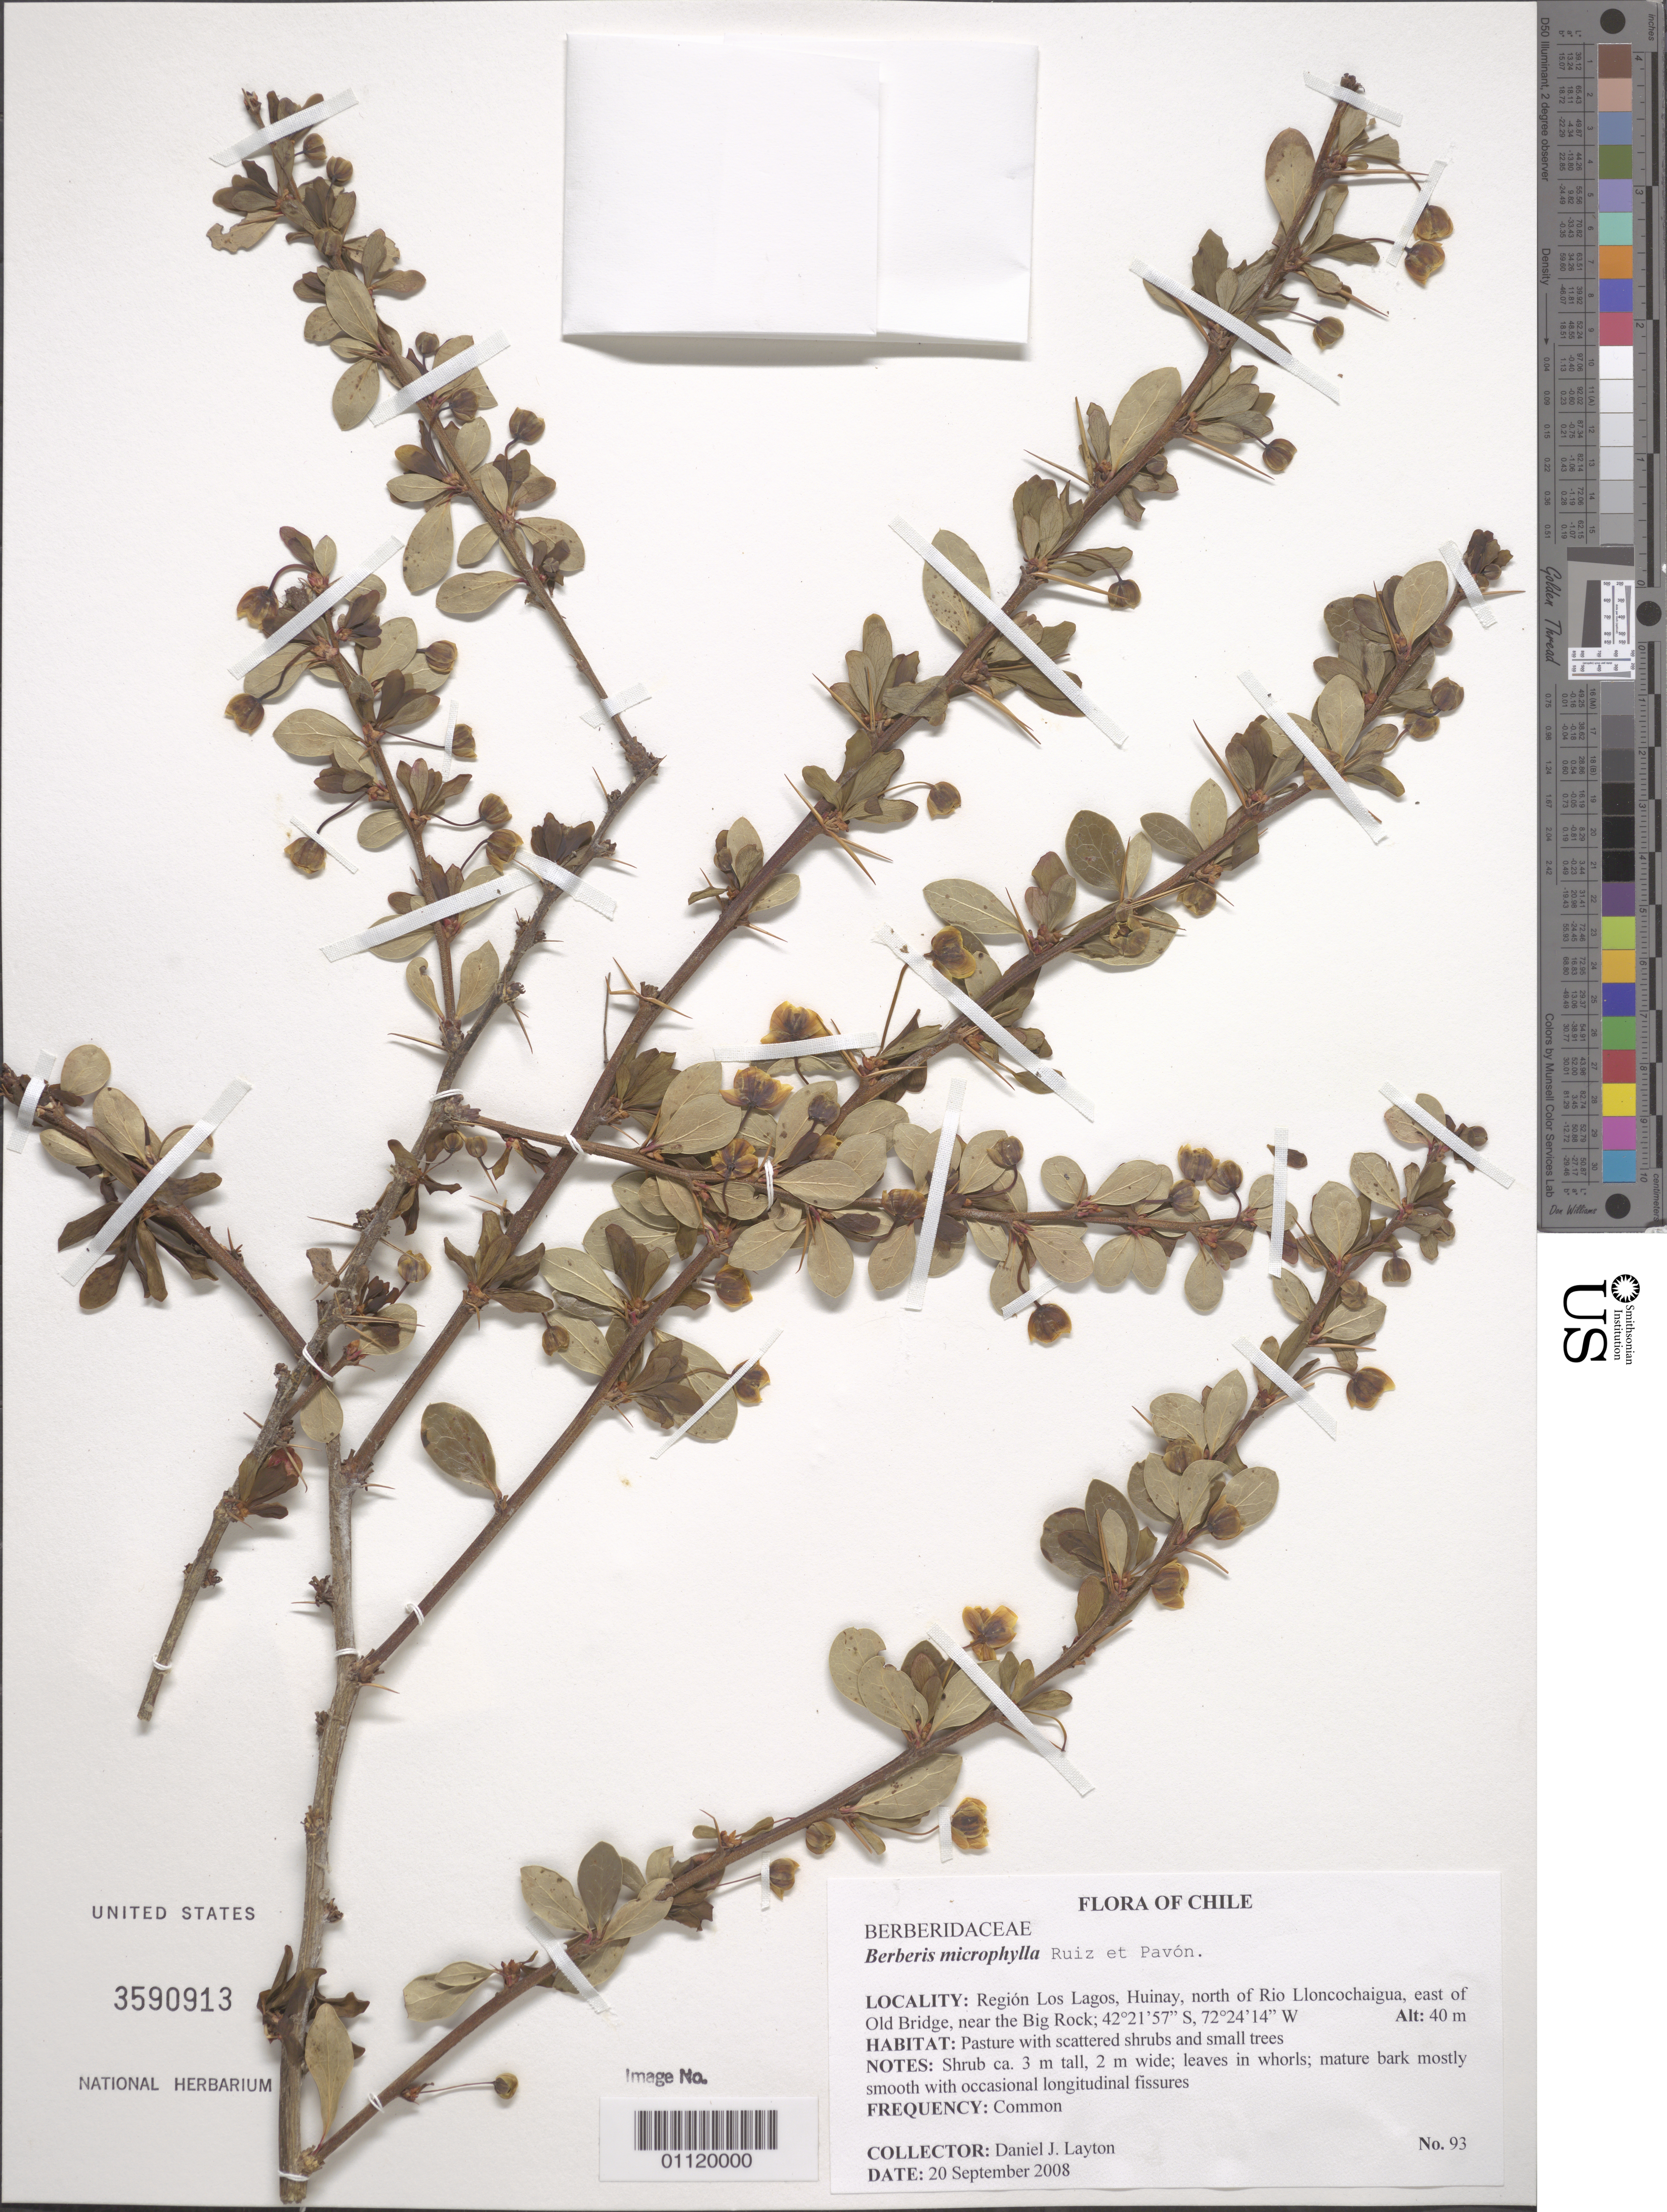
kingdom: Plantae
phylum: Tracheophyta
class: Magnoliopsida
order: Ranunculales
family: Berberidaceae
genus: Berberis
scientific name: Berberis microphylla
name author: G. Forst.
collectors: D. J. Layton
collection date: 2008-09-20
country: Chile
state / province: Los Lagos (X)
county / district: Palena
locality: Huinay, north of Rio Lloncochaigua, east of Old Bridge, near the Big Rock.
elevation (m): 40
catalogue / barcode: US 3590913